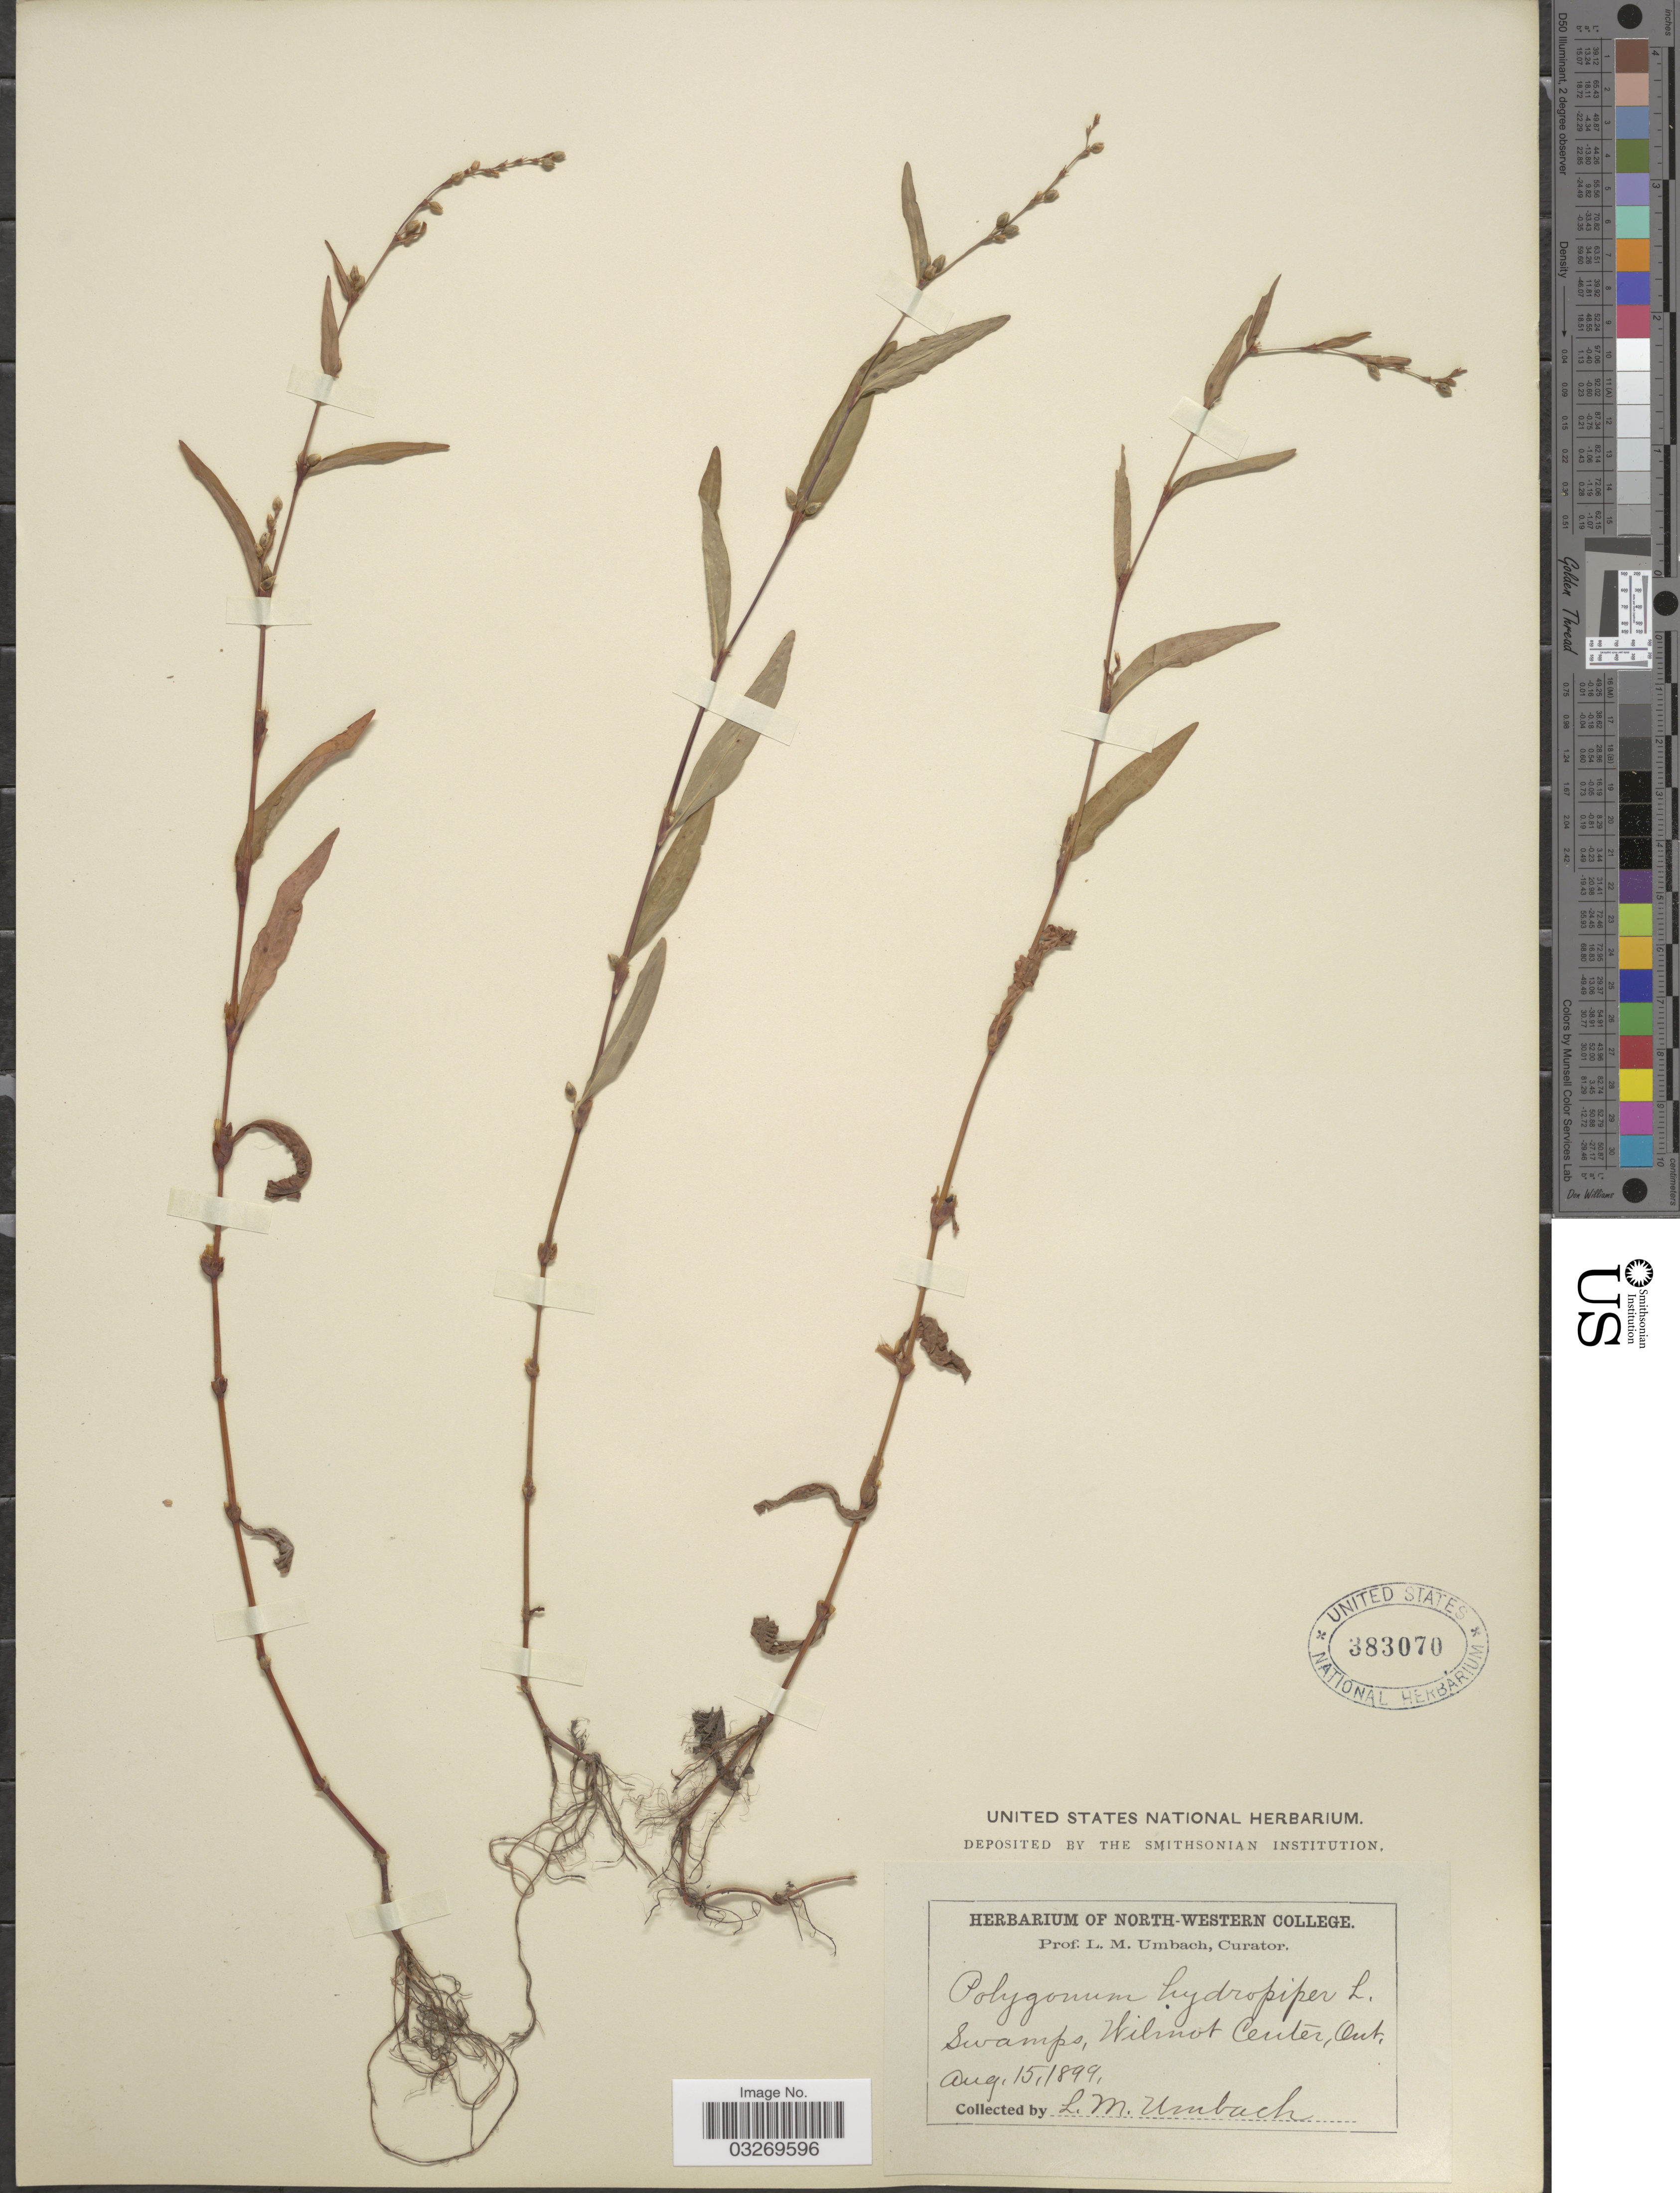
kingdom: Plantae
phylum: Tracheophyta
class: Magnoliopsida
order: Caryophyllales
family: Polygonaceae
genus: Persicaria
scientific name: Persicaria hydropiper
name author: (L.) Delarbre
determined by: Atha, D. E.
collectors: L. M. Umbach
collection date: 1899-08-15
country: Canada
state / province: Ontario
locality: Swamps, Wilmot Center.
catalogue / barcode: US 383070